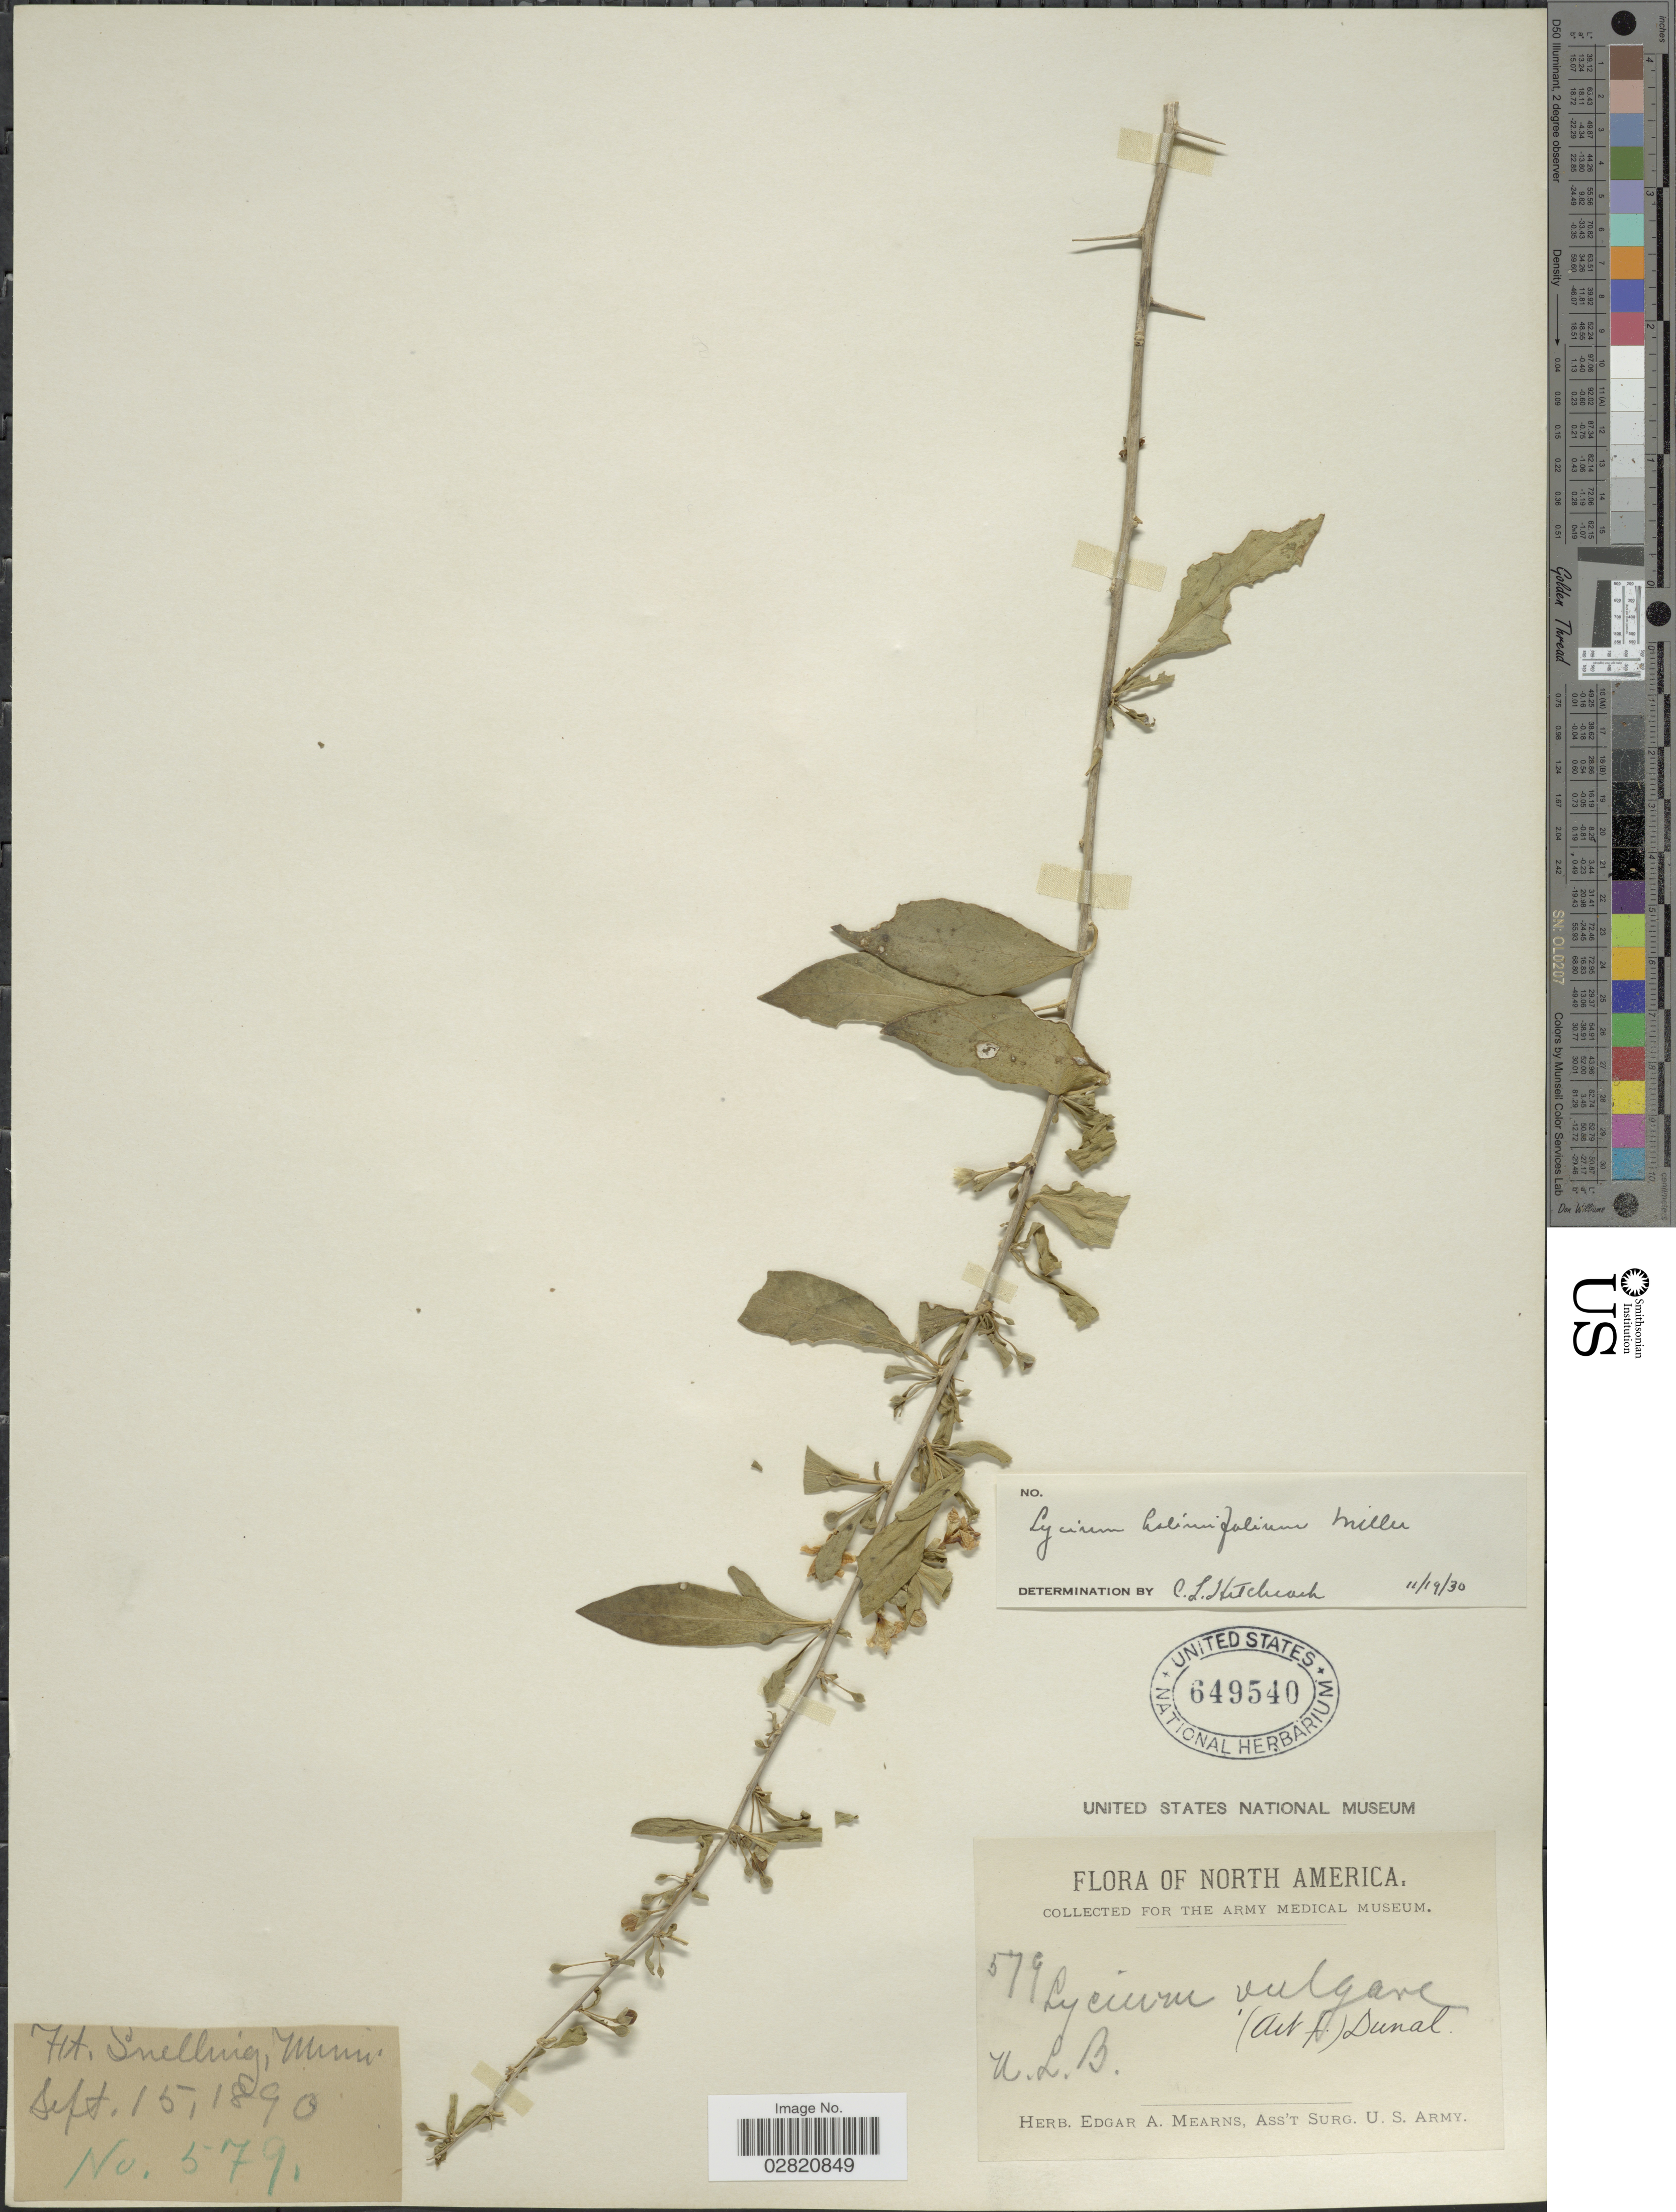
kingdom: Plantae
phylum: Tracheophyta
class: Magnoliopsida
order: Solanales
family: Solanaceae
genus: Lycium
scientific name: Lycium barbarum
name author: L.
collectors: ex herb. Edgar A. Mearns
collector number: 579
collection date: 1890-09-15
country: United States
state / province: Minnesota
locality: Ft. Snelling.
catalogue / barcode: US 649540